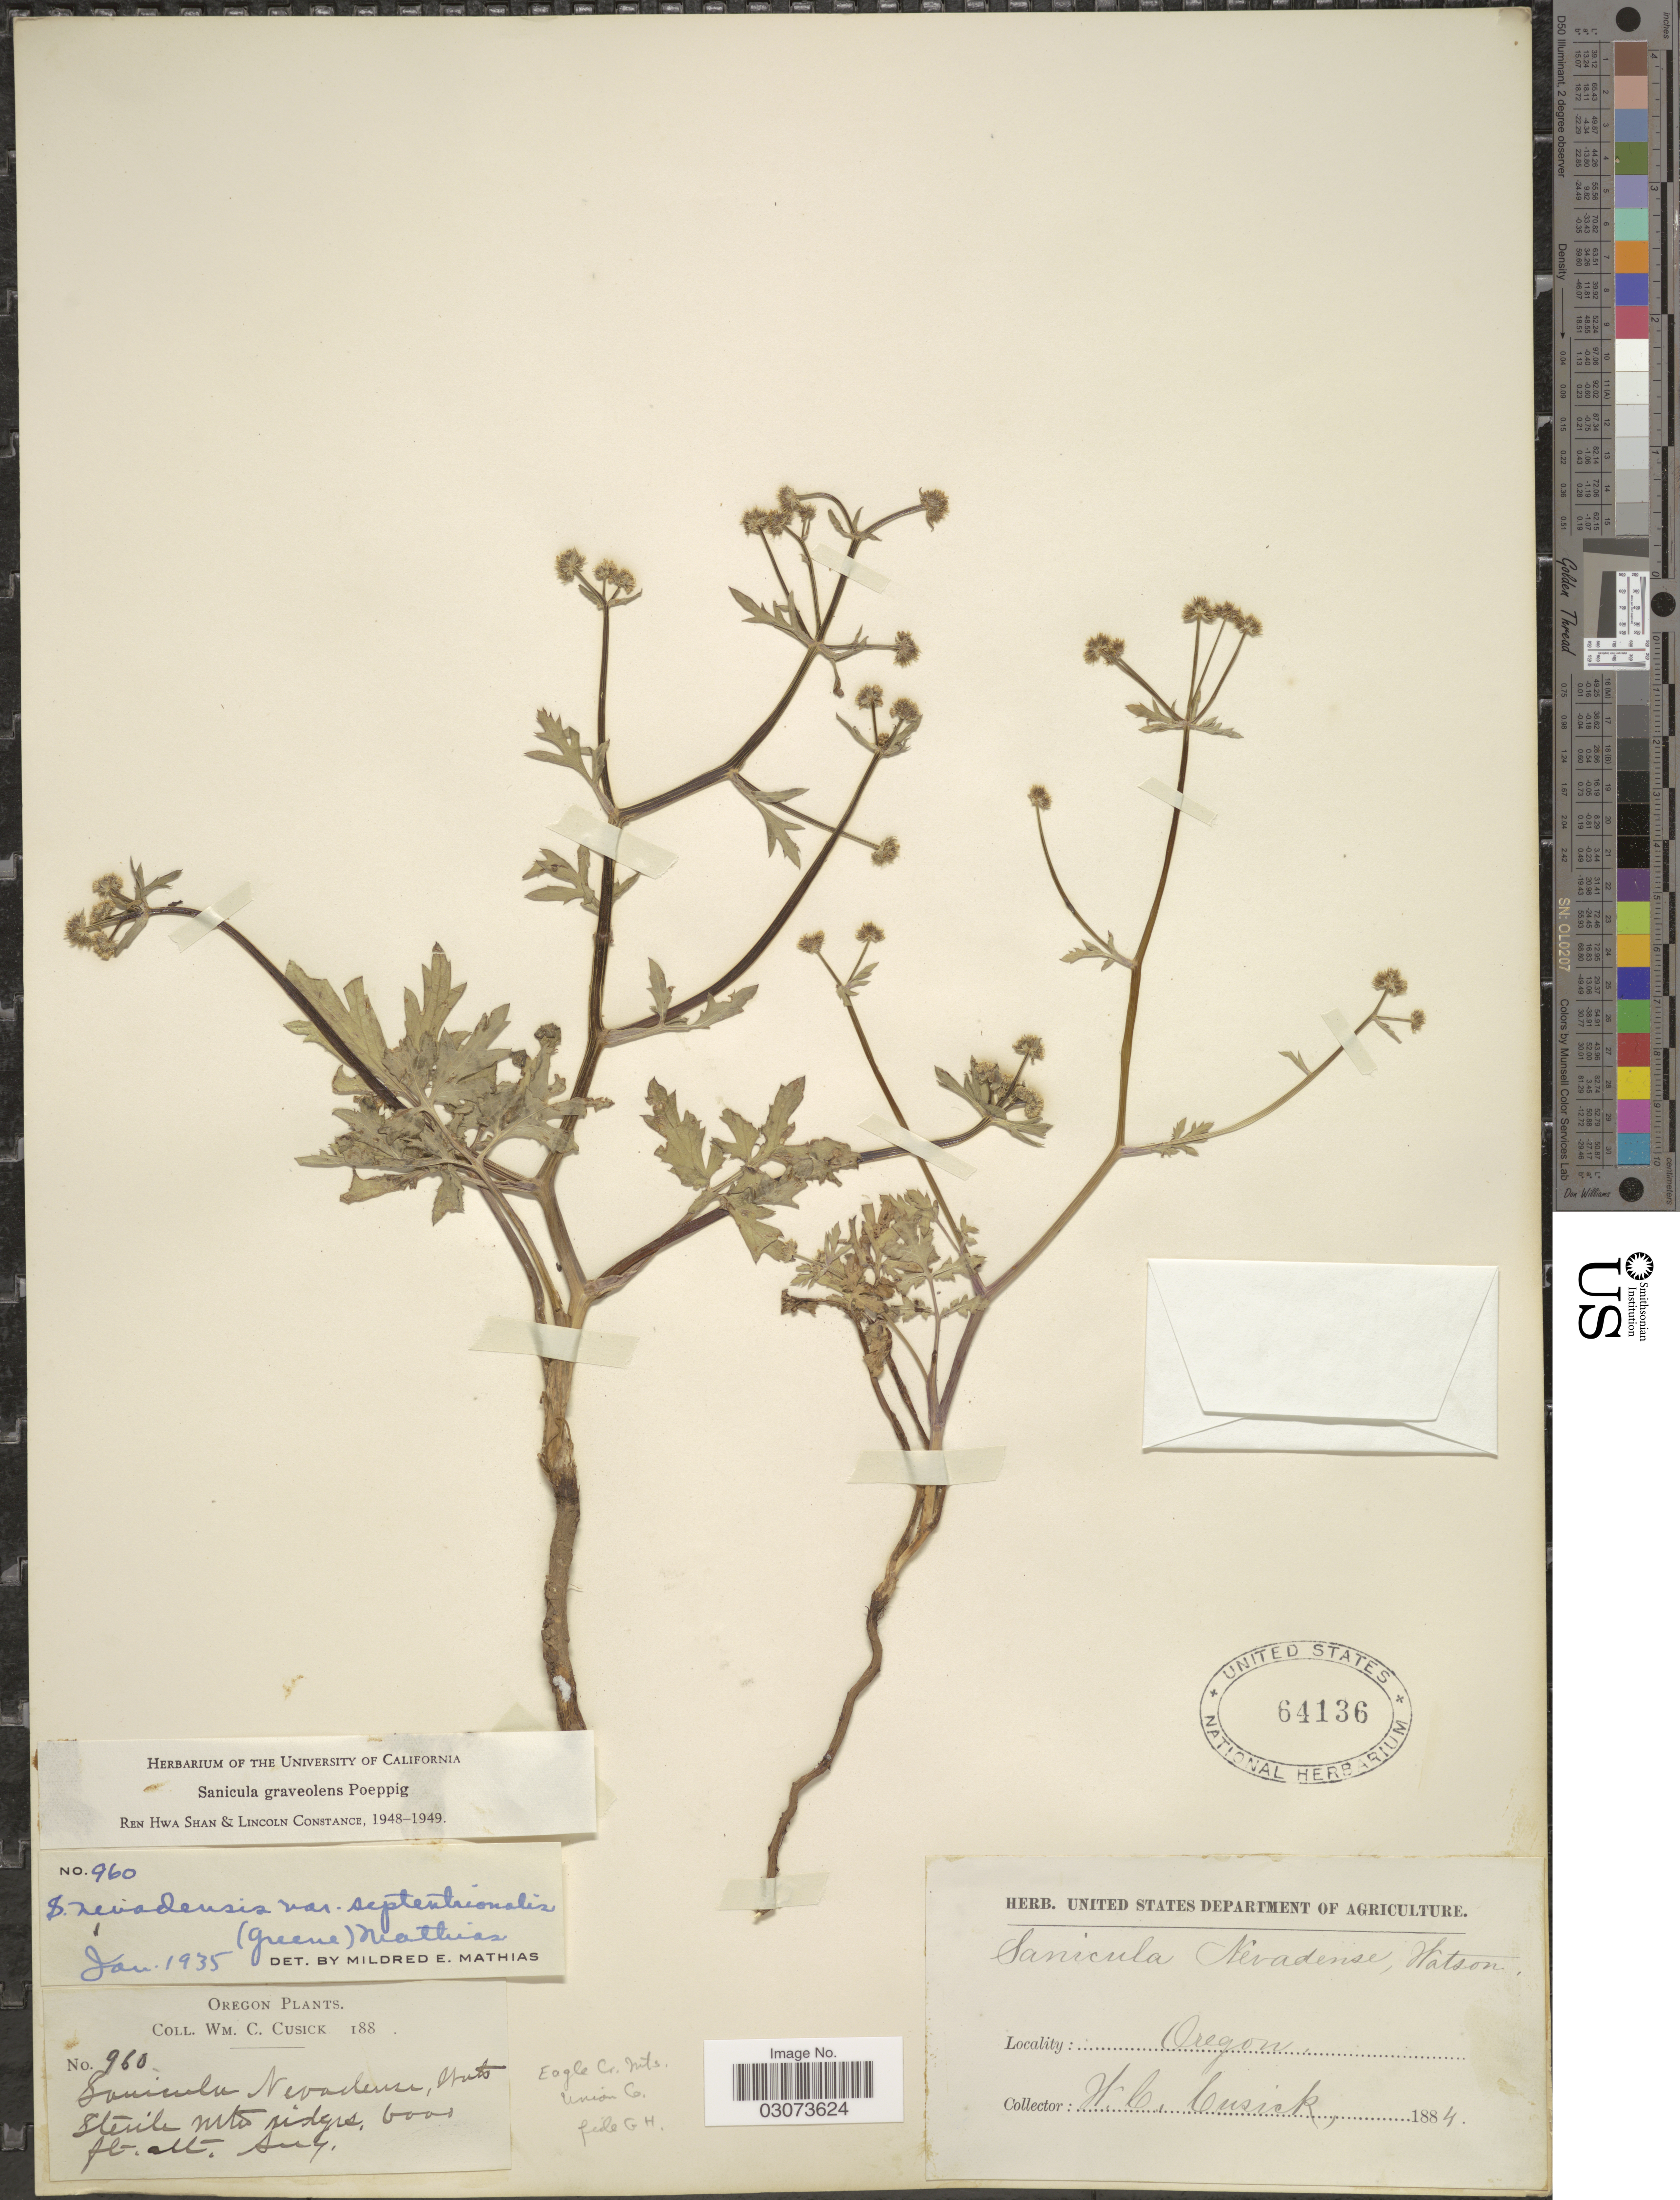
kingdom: Plantae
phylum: Tracheophyta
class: Magnoliopsida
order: Apiales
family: Apiaceae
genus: Sanicula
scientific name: Sanicula graveolens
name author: Poepp. ex DC.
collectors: W. C. Cusick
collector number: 960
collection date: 1884-08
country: United States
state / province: Oregon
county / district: Union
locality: Sterile Mts ridges. Eagle Cr. Mts. Union Co.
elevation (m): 1829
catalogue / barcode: US 64136